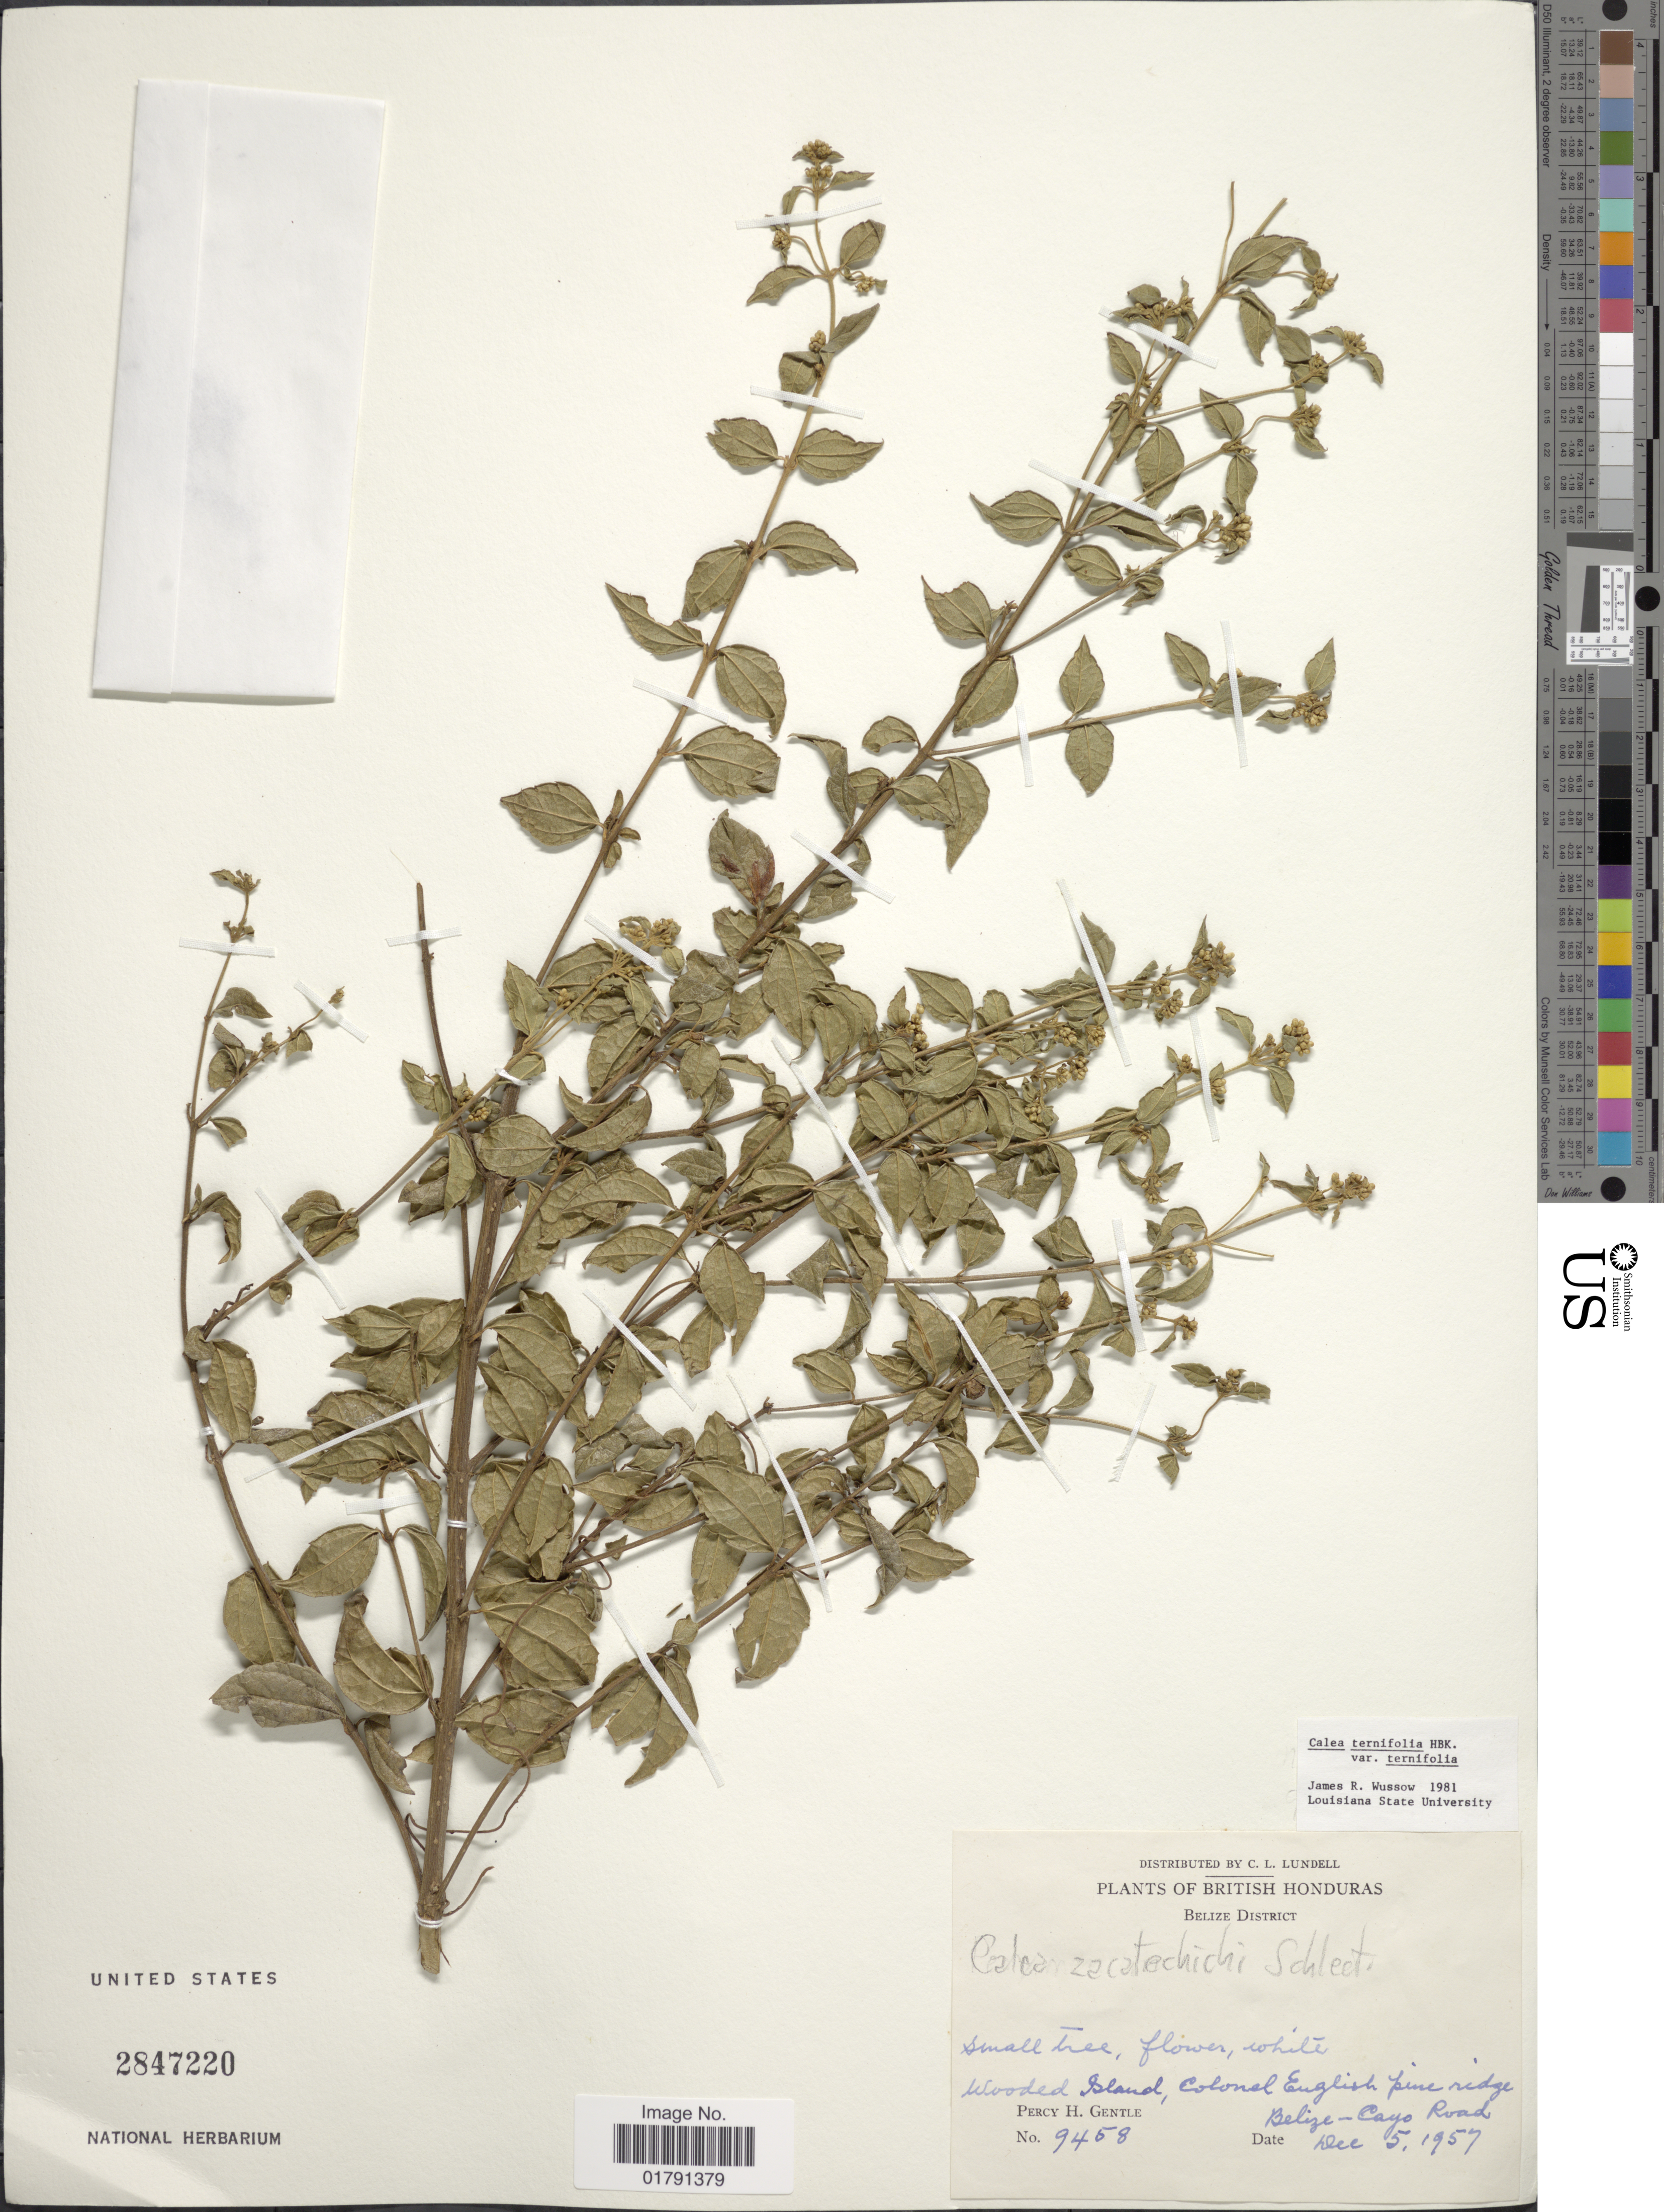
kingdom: Plantae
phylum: Tracheophyta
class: Magnoliopsida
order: Asterales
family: Asteraceae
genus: Calea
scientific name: Calea ternifolia Oliv., hom. illeg.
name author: Oliv.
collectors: P. H. Gentle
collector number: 9458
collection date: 1957-12-05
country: Belize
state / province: Belize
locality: British Honduras, Wooded Island Colonel English Pine Ridge, Belize-Cayo Road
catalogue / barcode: US 2847220